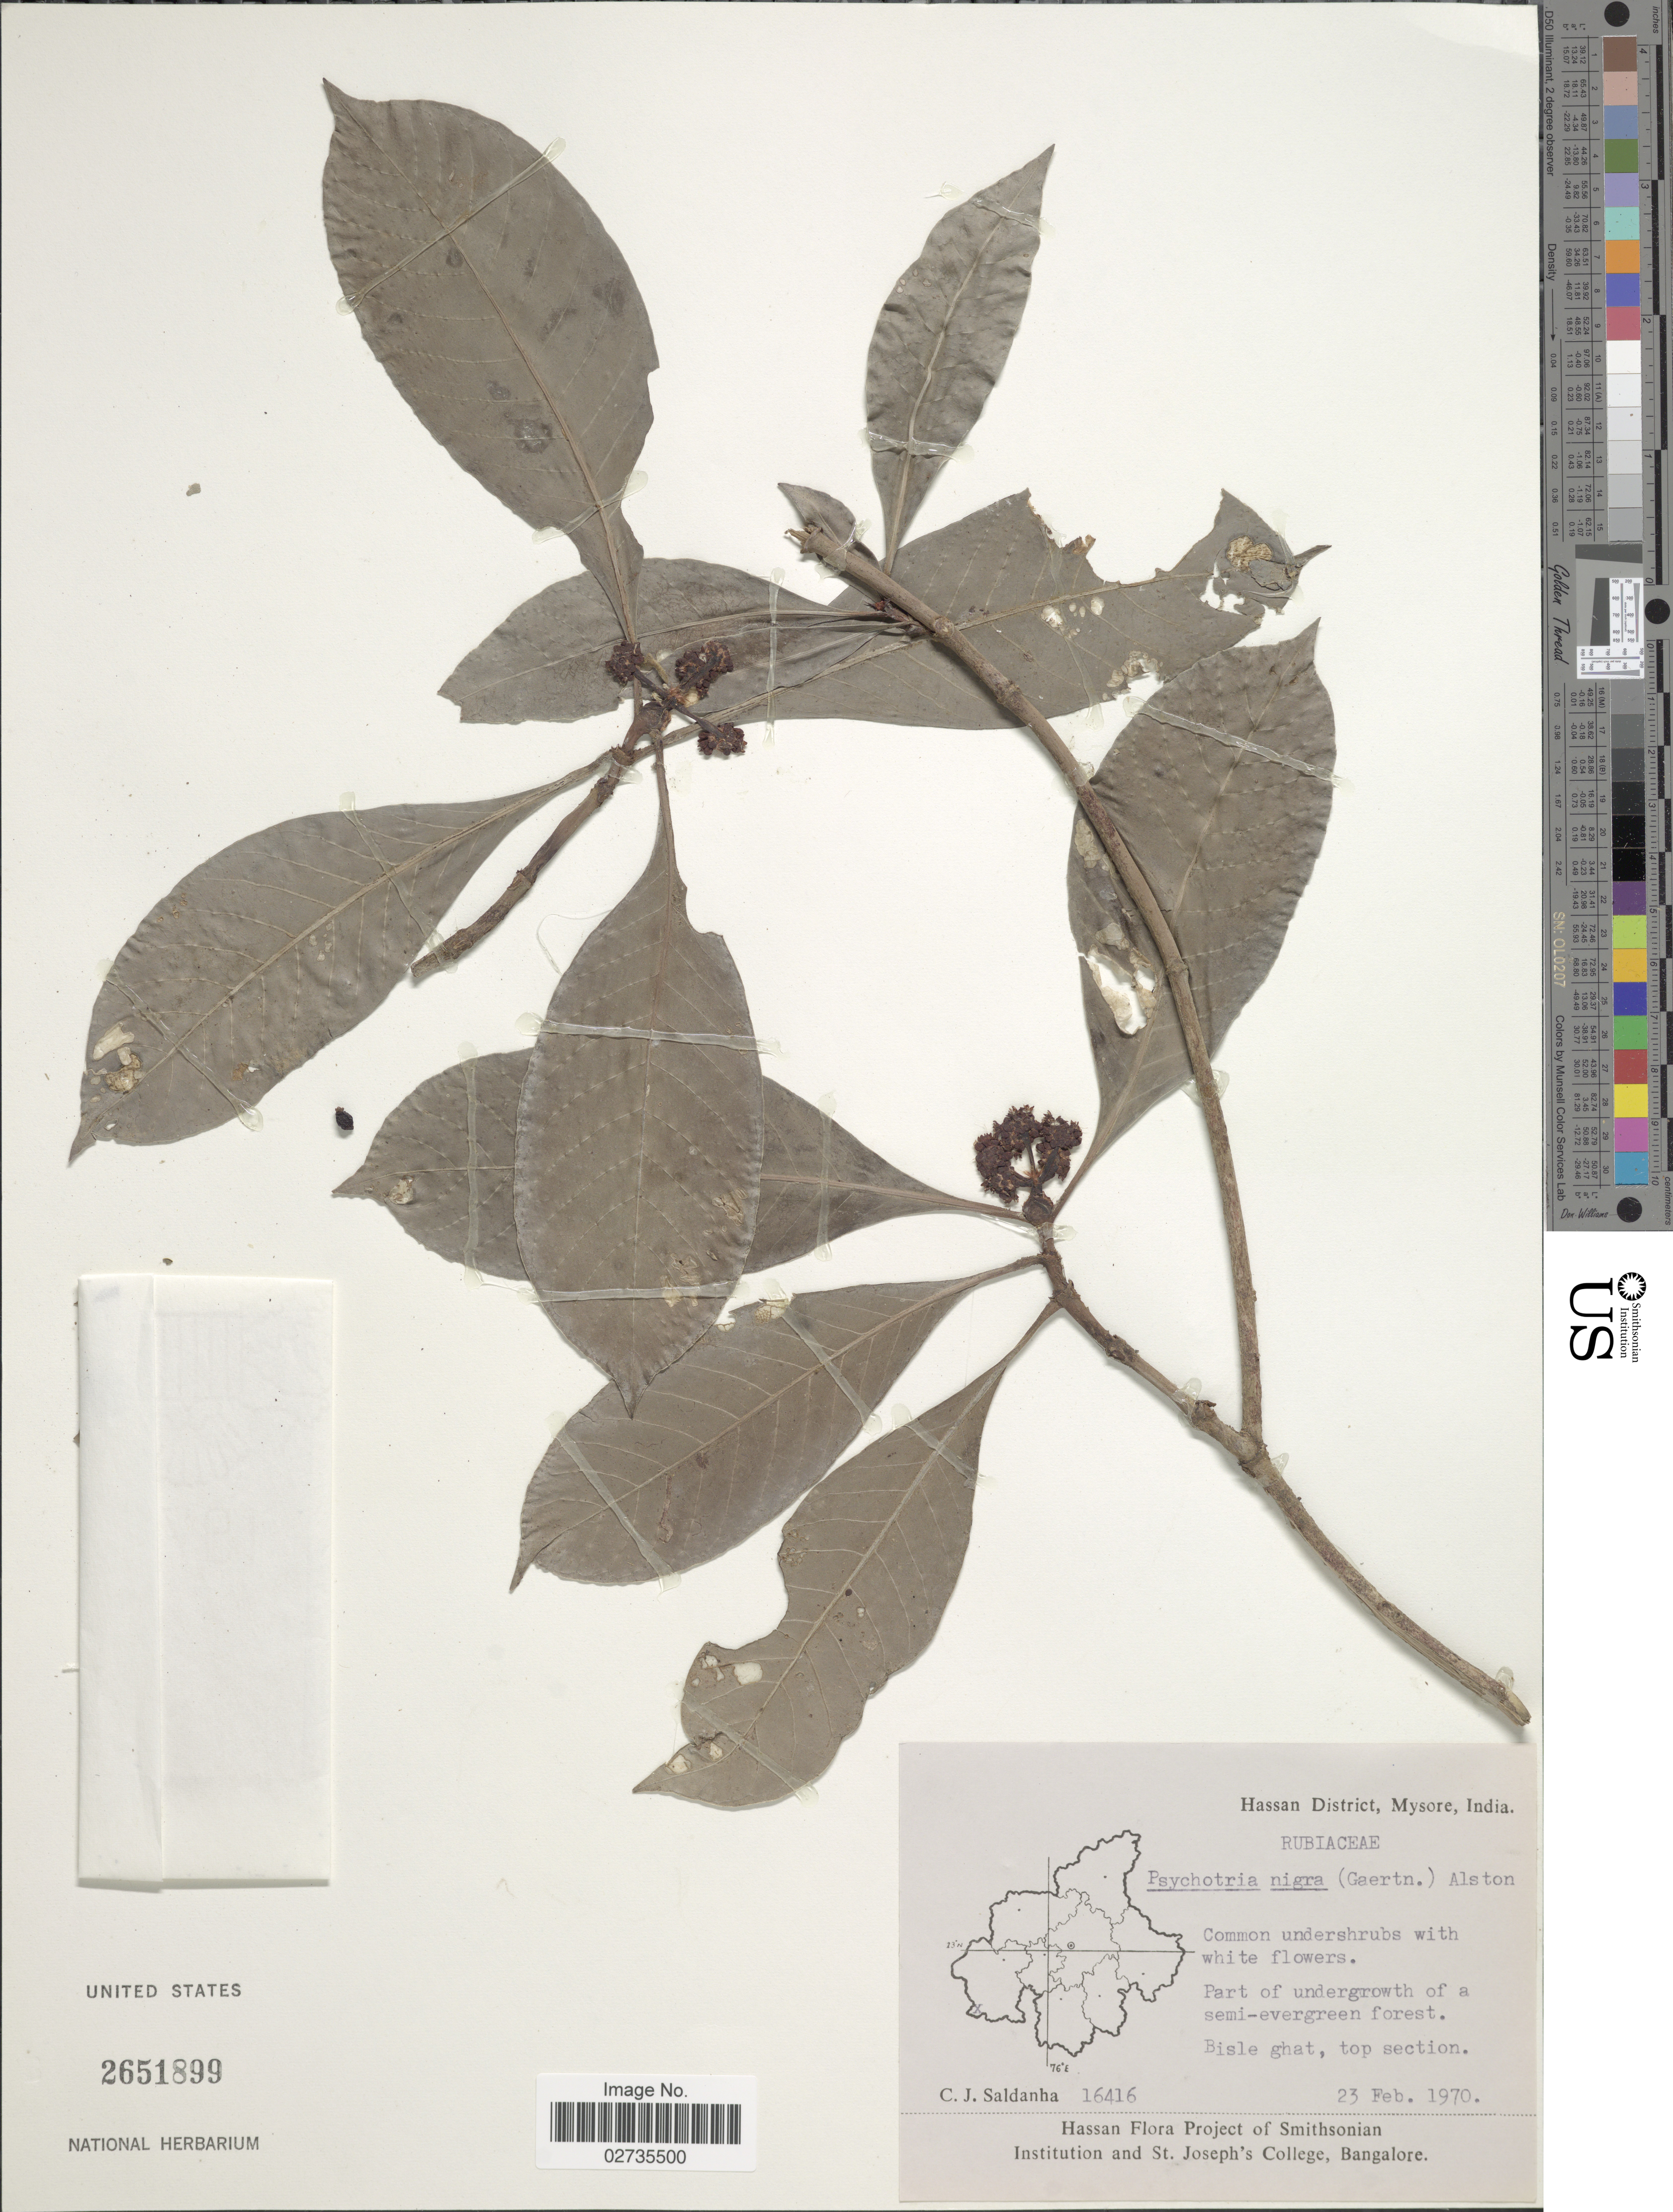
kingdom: Plantae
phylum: Tracheophyta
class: Magnoliopsida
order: Gentianales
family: Rubiaceae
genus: Psychotria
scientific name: Psychotria nigra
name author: (Gaertn.) Alston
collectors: C. J. Saldanha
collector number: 16416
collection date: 1970-02-23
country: India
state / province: Karnataka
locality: Hassan District, Mysore. Bisle ghat, top section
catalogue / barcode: US 2651899